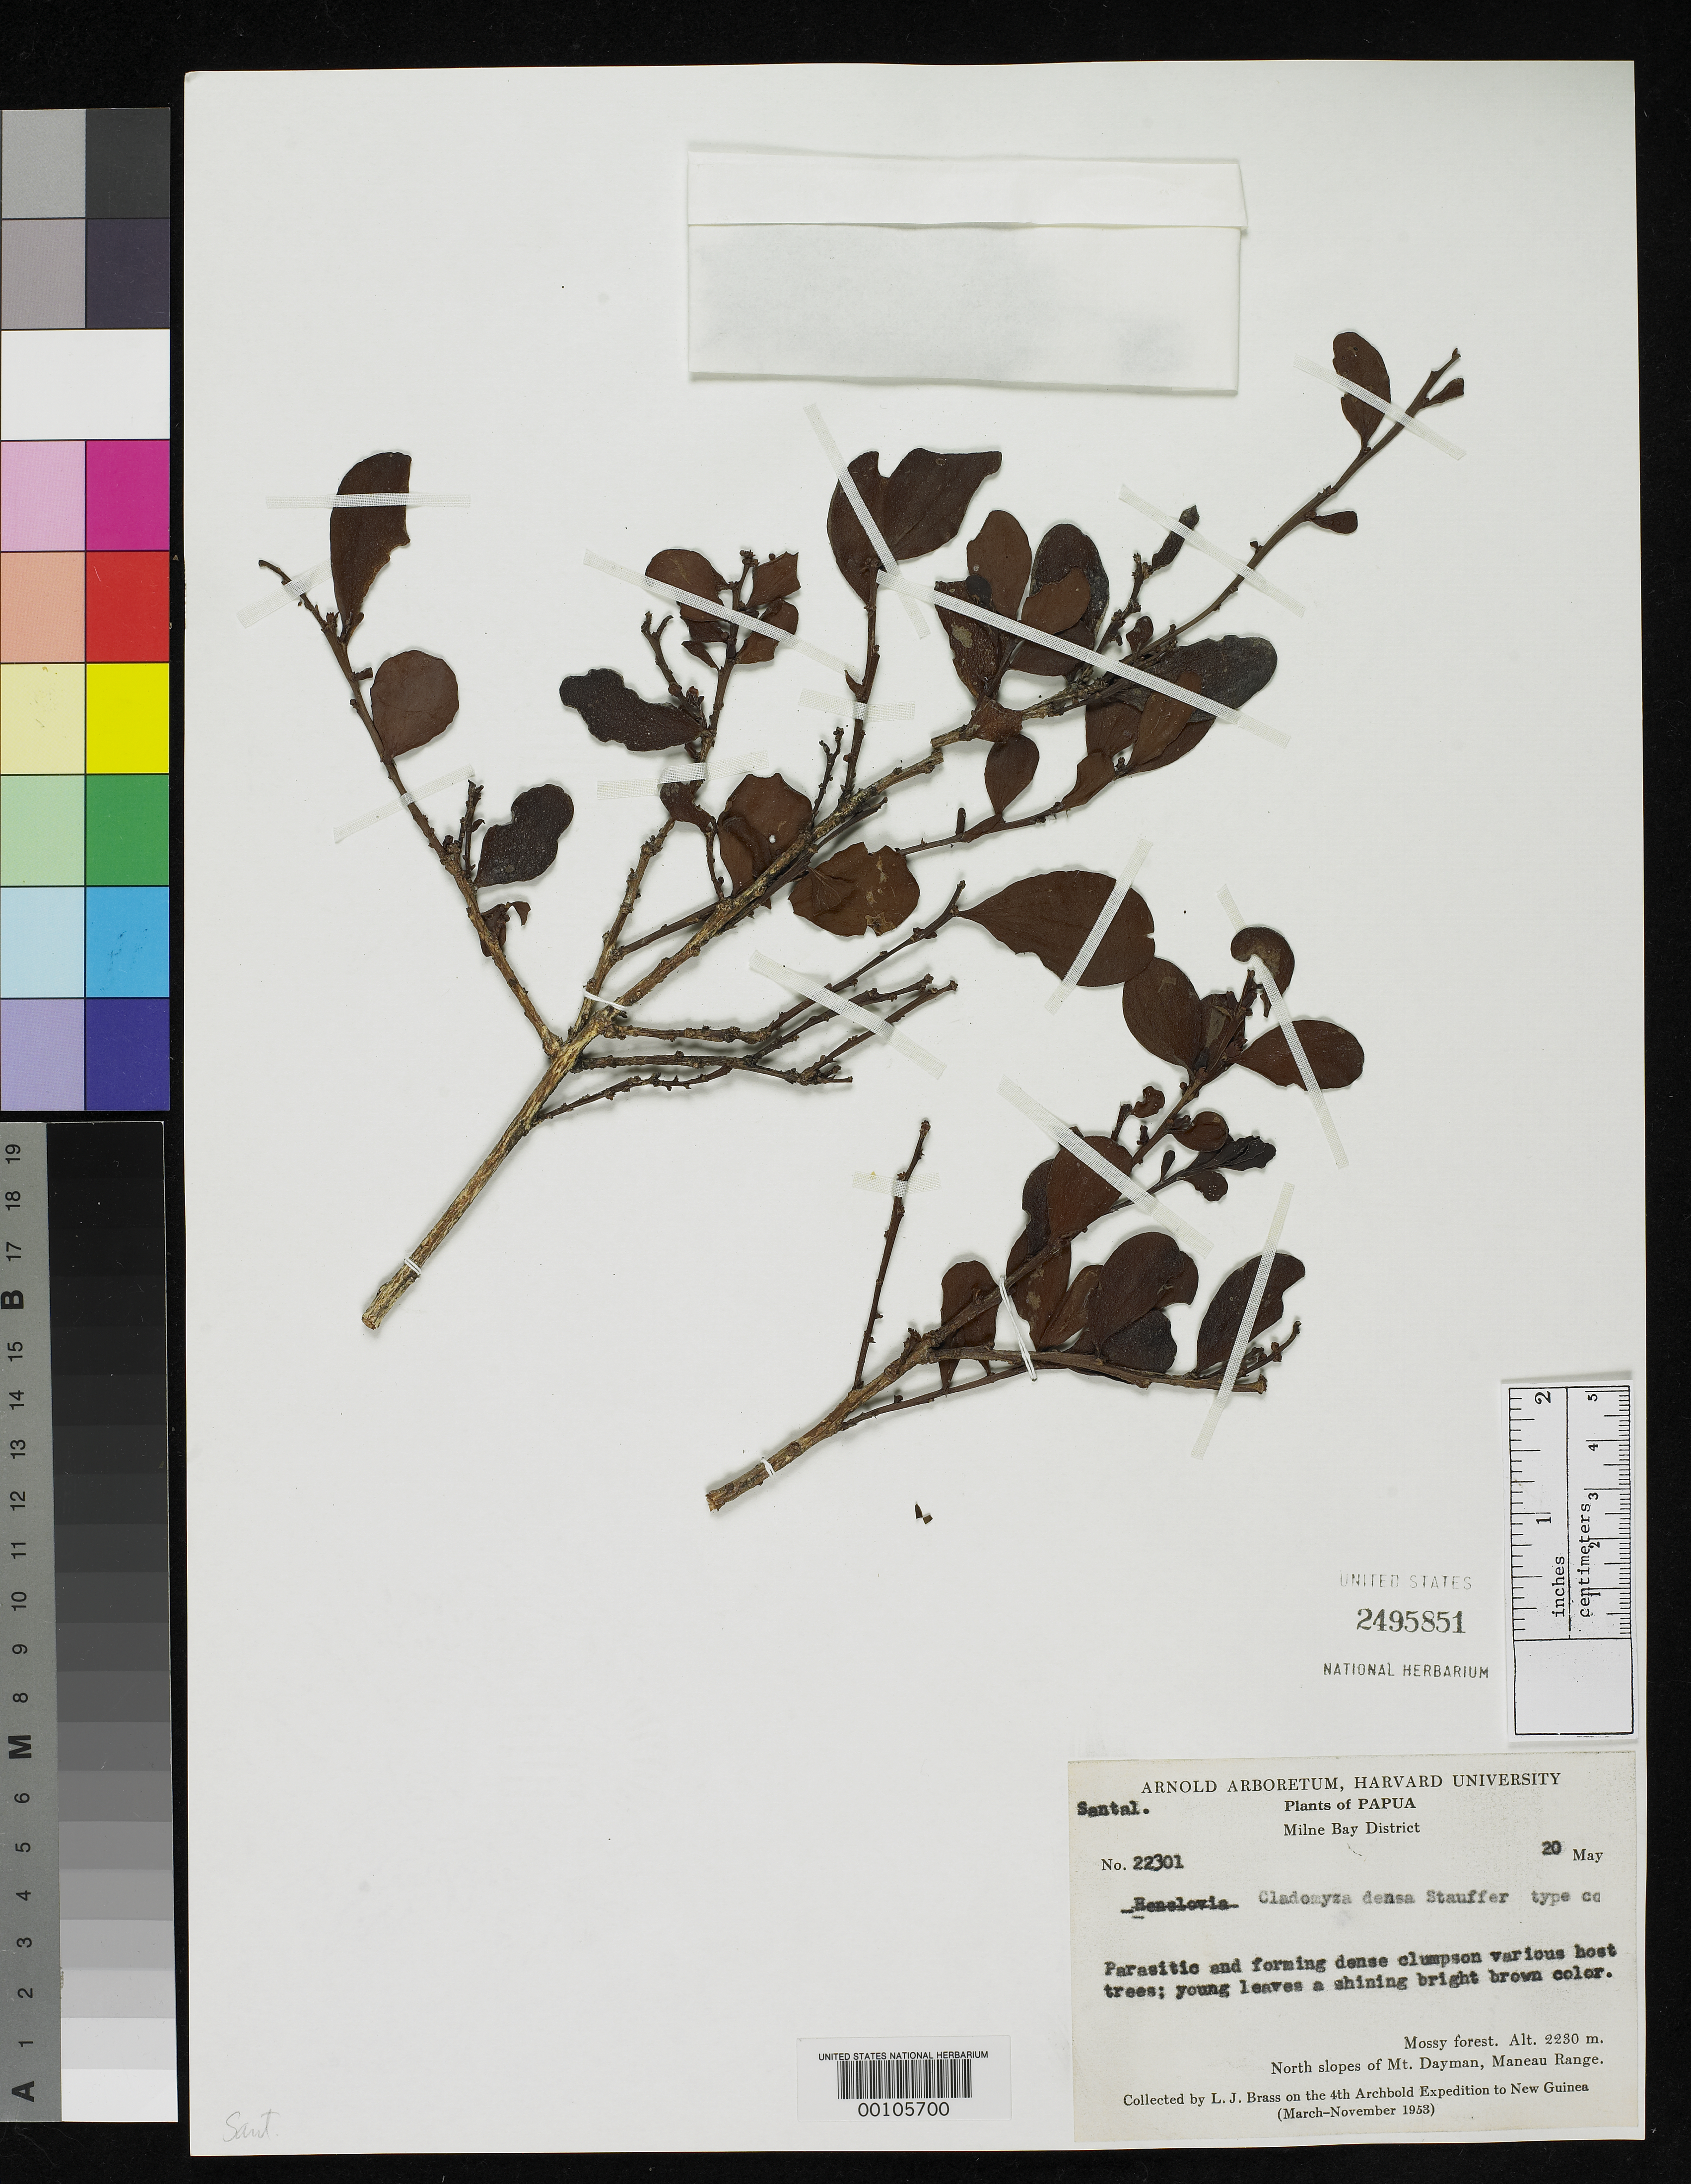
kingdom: Plantae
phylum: Tracheophyta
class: Magnoliopsida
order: Santalales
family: Amphorogynaceae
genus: Cladomyza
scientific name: Cladomyza densa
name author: Stauffer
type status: Isotype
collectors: L. J. Brass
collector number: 22301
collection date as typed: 20 May 1953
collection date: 1953-05-20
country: Papua New Guinea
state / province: Milne Bay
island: New Guinea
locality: Mt. Dayman.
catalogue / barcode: US 2495851